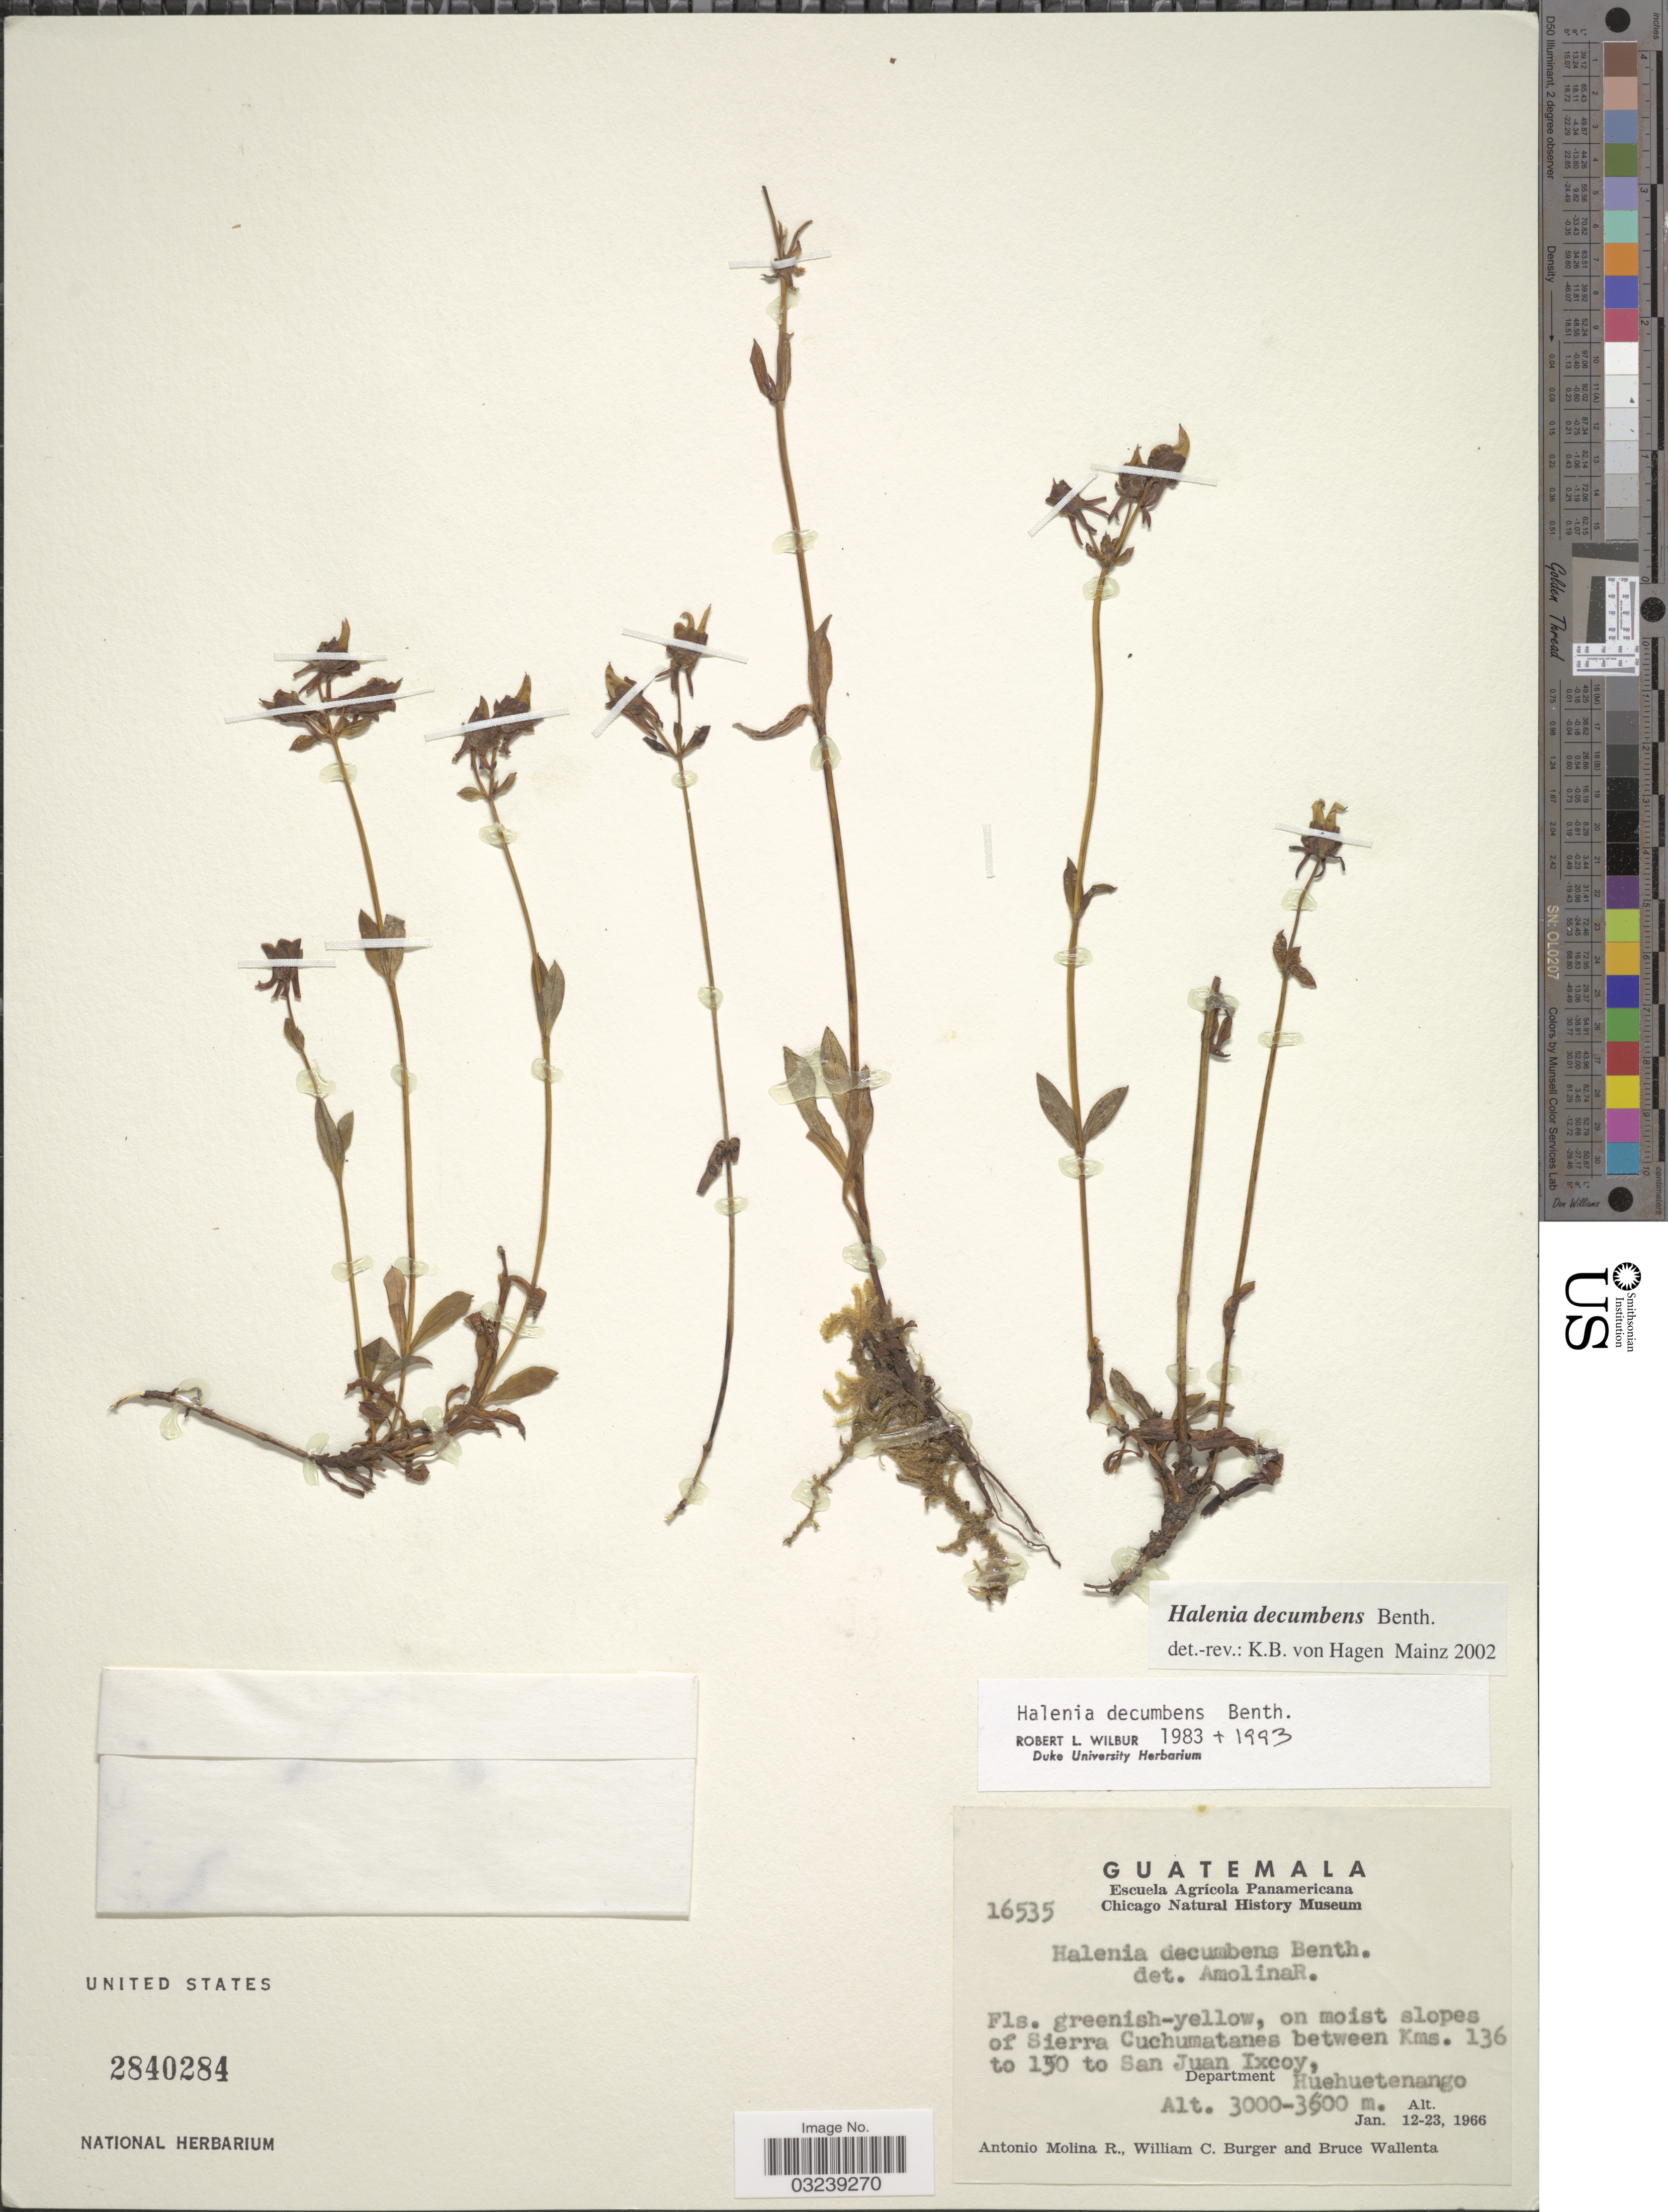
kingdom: Plantae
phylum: Tracheophyta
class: Magnoliopsida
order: Gentianales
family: Gentianaceae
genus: Halenia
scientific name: Halenia decumbens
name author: Benth.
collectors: A. Molina R., W. Burger & B. Wallenta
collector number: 16535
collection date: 1966-01-12/1966-01-23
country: Guatemala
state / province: Huehuetenango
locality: On moist slopes of Sierra Cuchumatanes between Kms. 136 to 150 to San Juan Ixcoy, Department Huehuetenango.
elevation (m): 3000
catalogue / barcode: US 2840284